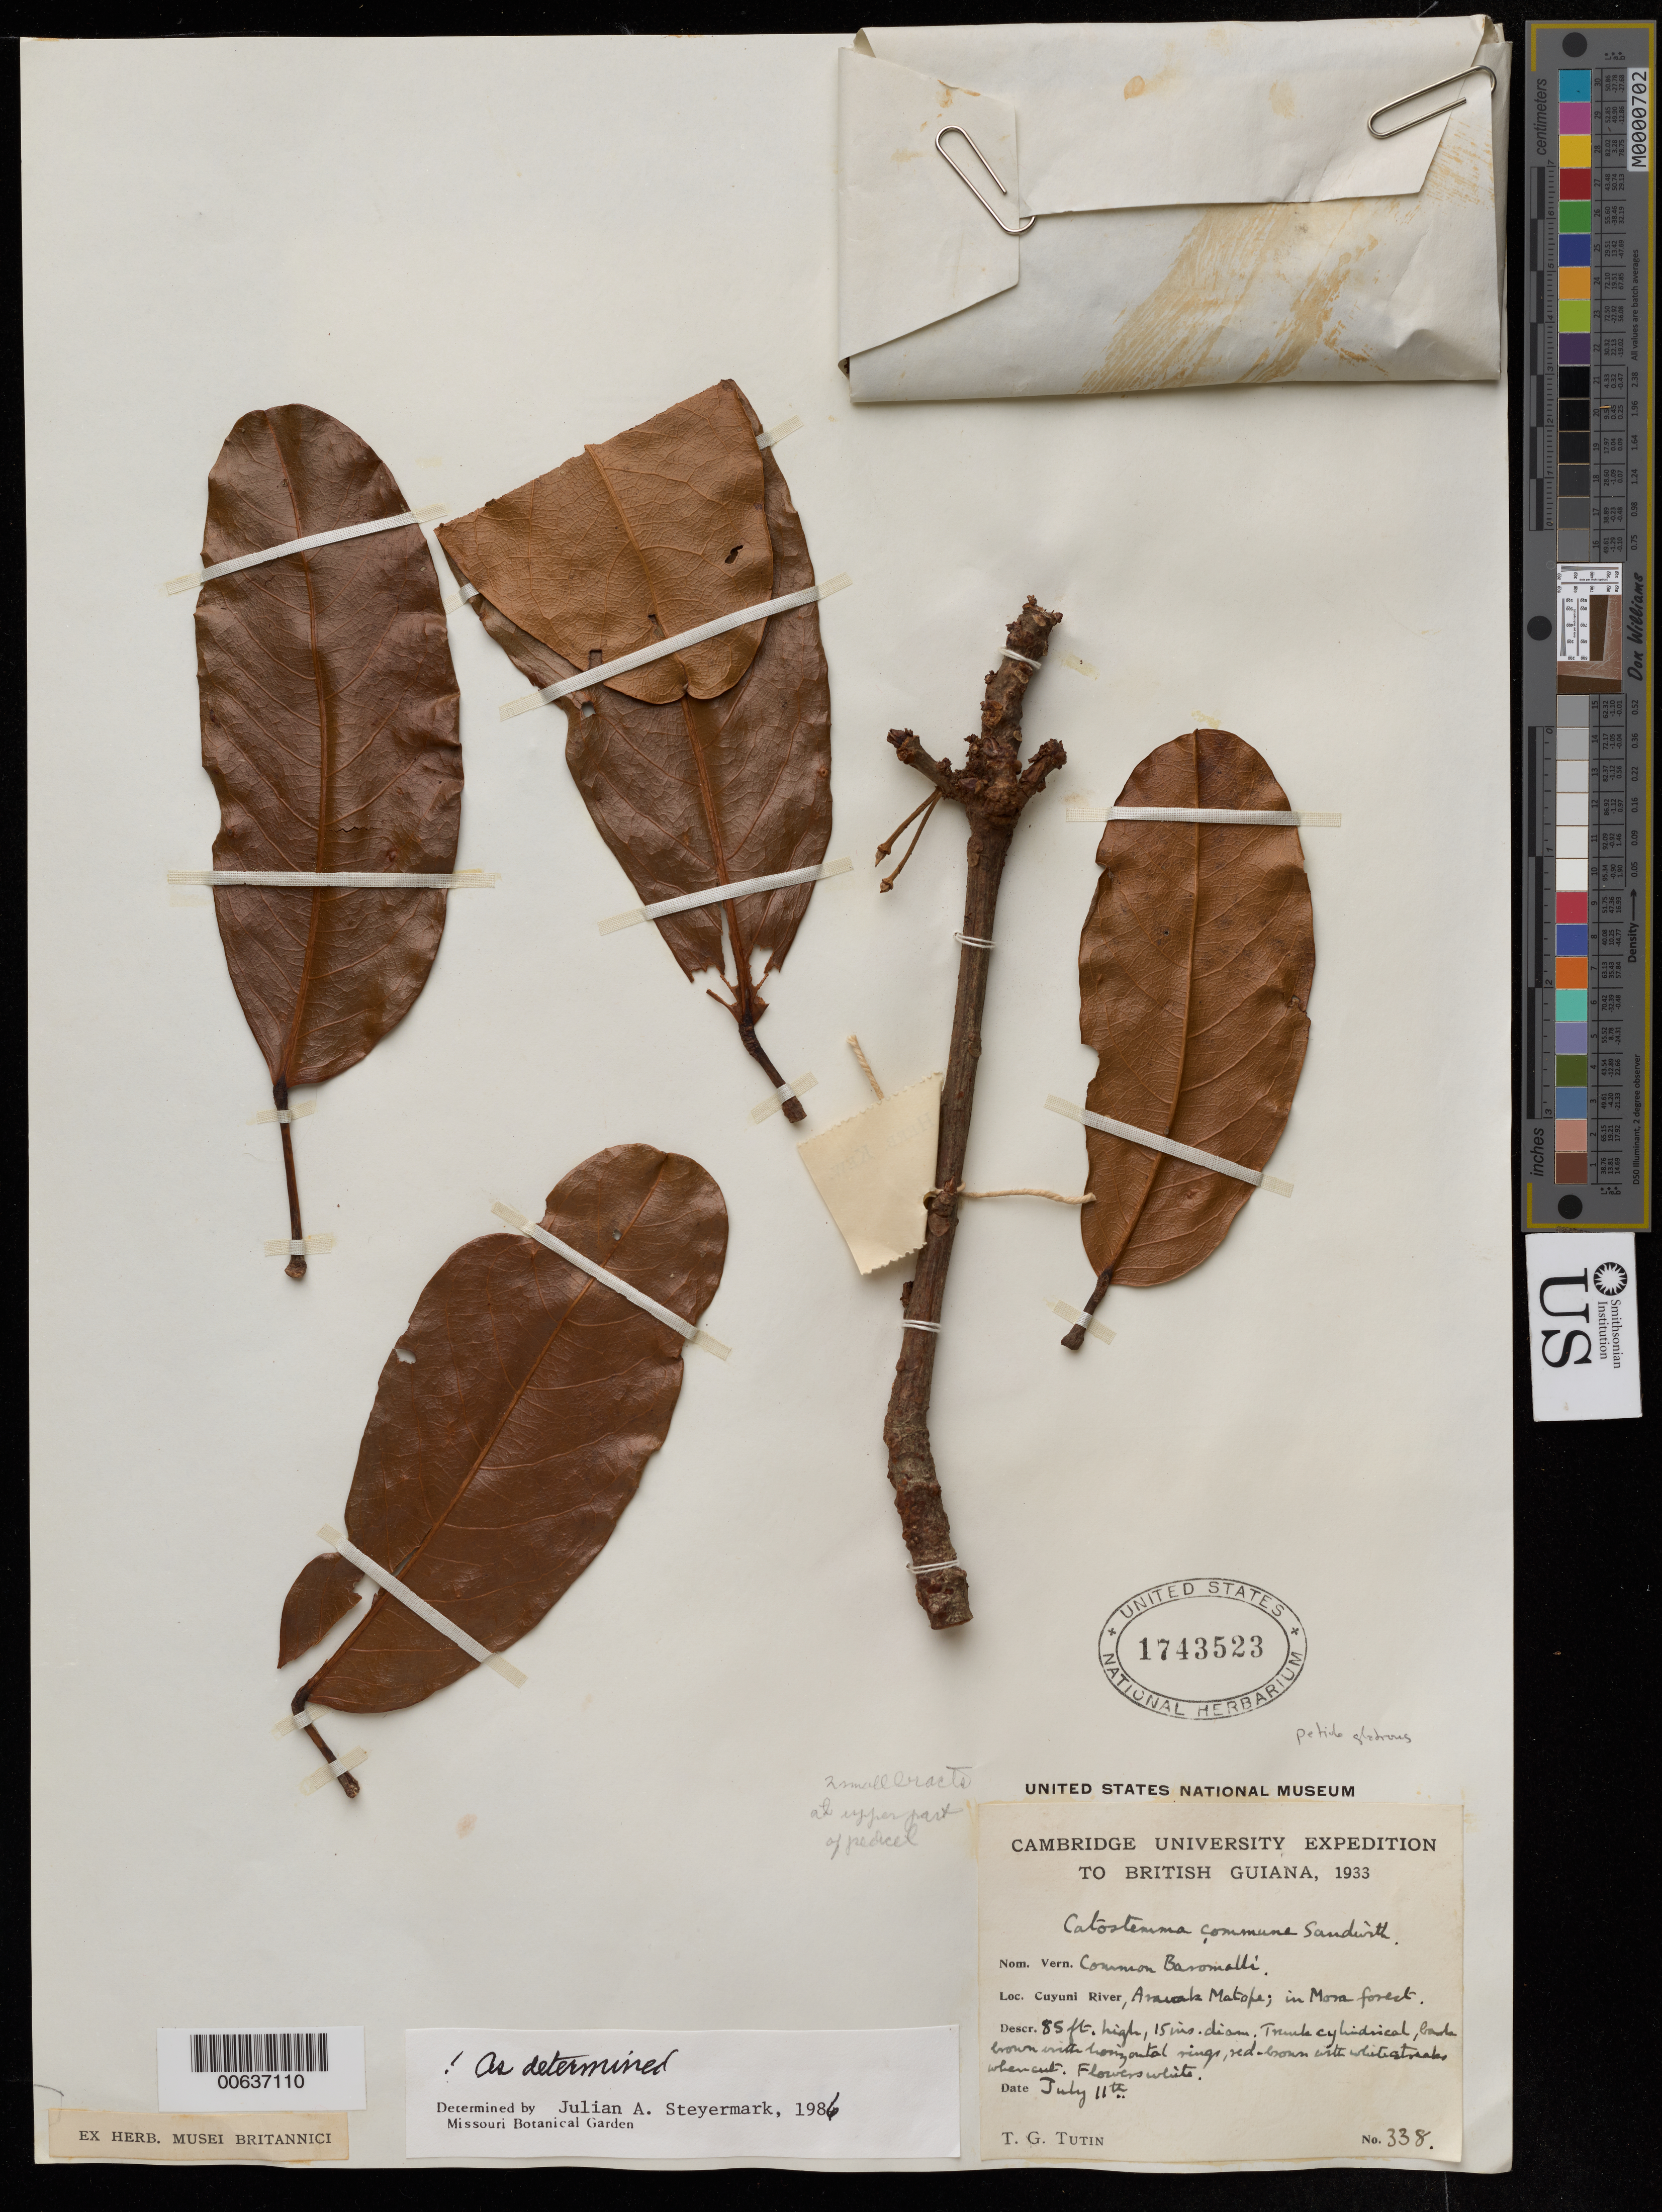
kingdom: Plantae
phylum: Tracheophyta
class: Magnoliopsida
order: Malvales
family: Malvaceae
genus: Catostemma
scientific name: Catostemma commune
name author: Sandwith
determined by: Steyermark, Julian A., (VEN)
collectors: T. G. Tutin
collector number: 338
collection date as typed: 11-Jul-33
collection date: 1933-07-11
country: Guyana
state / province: Cuyuni-Mazaruni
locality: Arawak Matope, Cuyuni R.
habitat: Mora forest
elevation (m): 91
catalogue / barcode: US 1743523